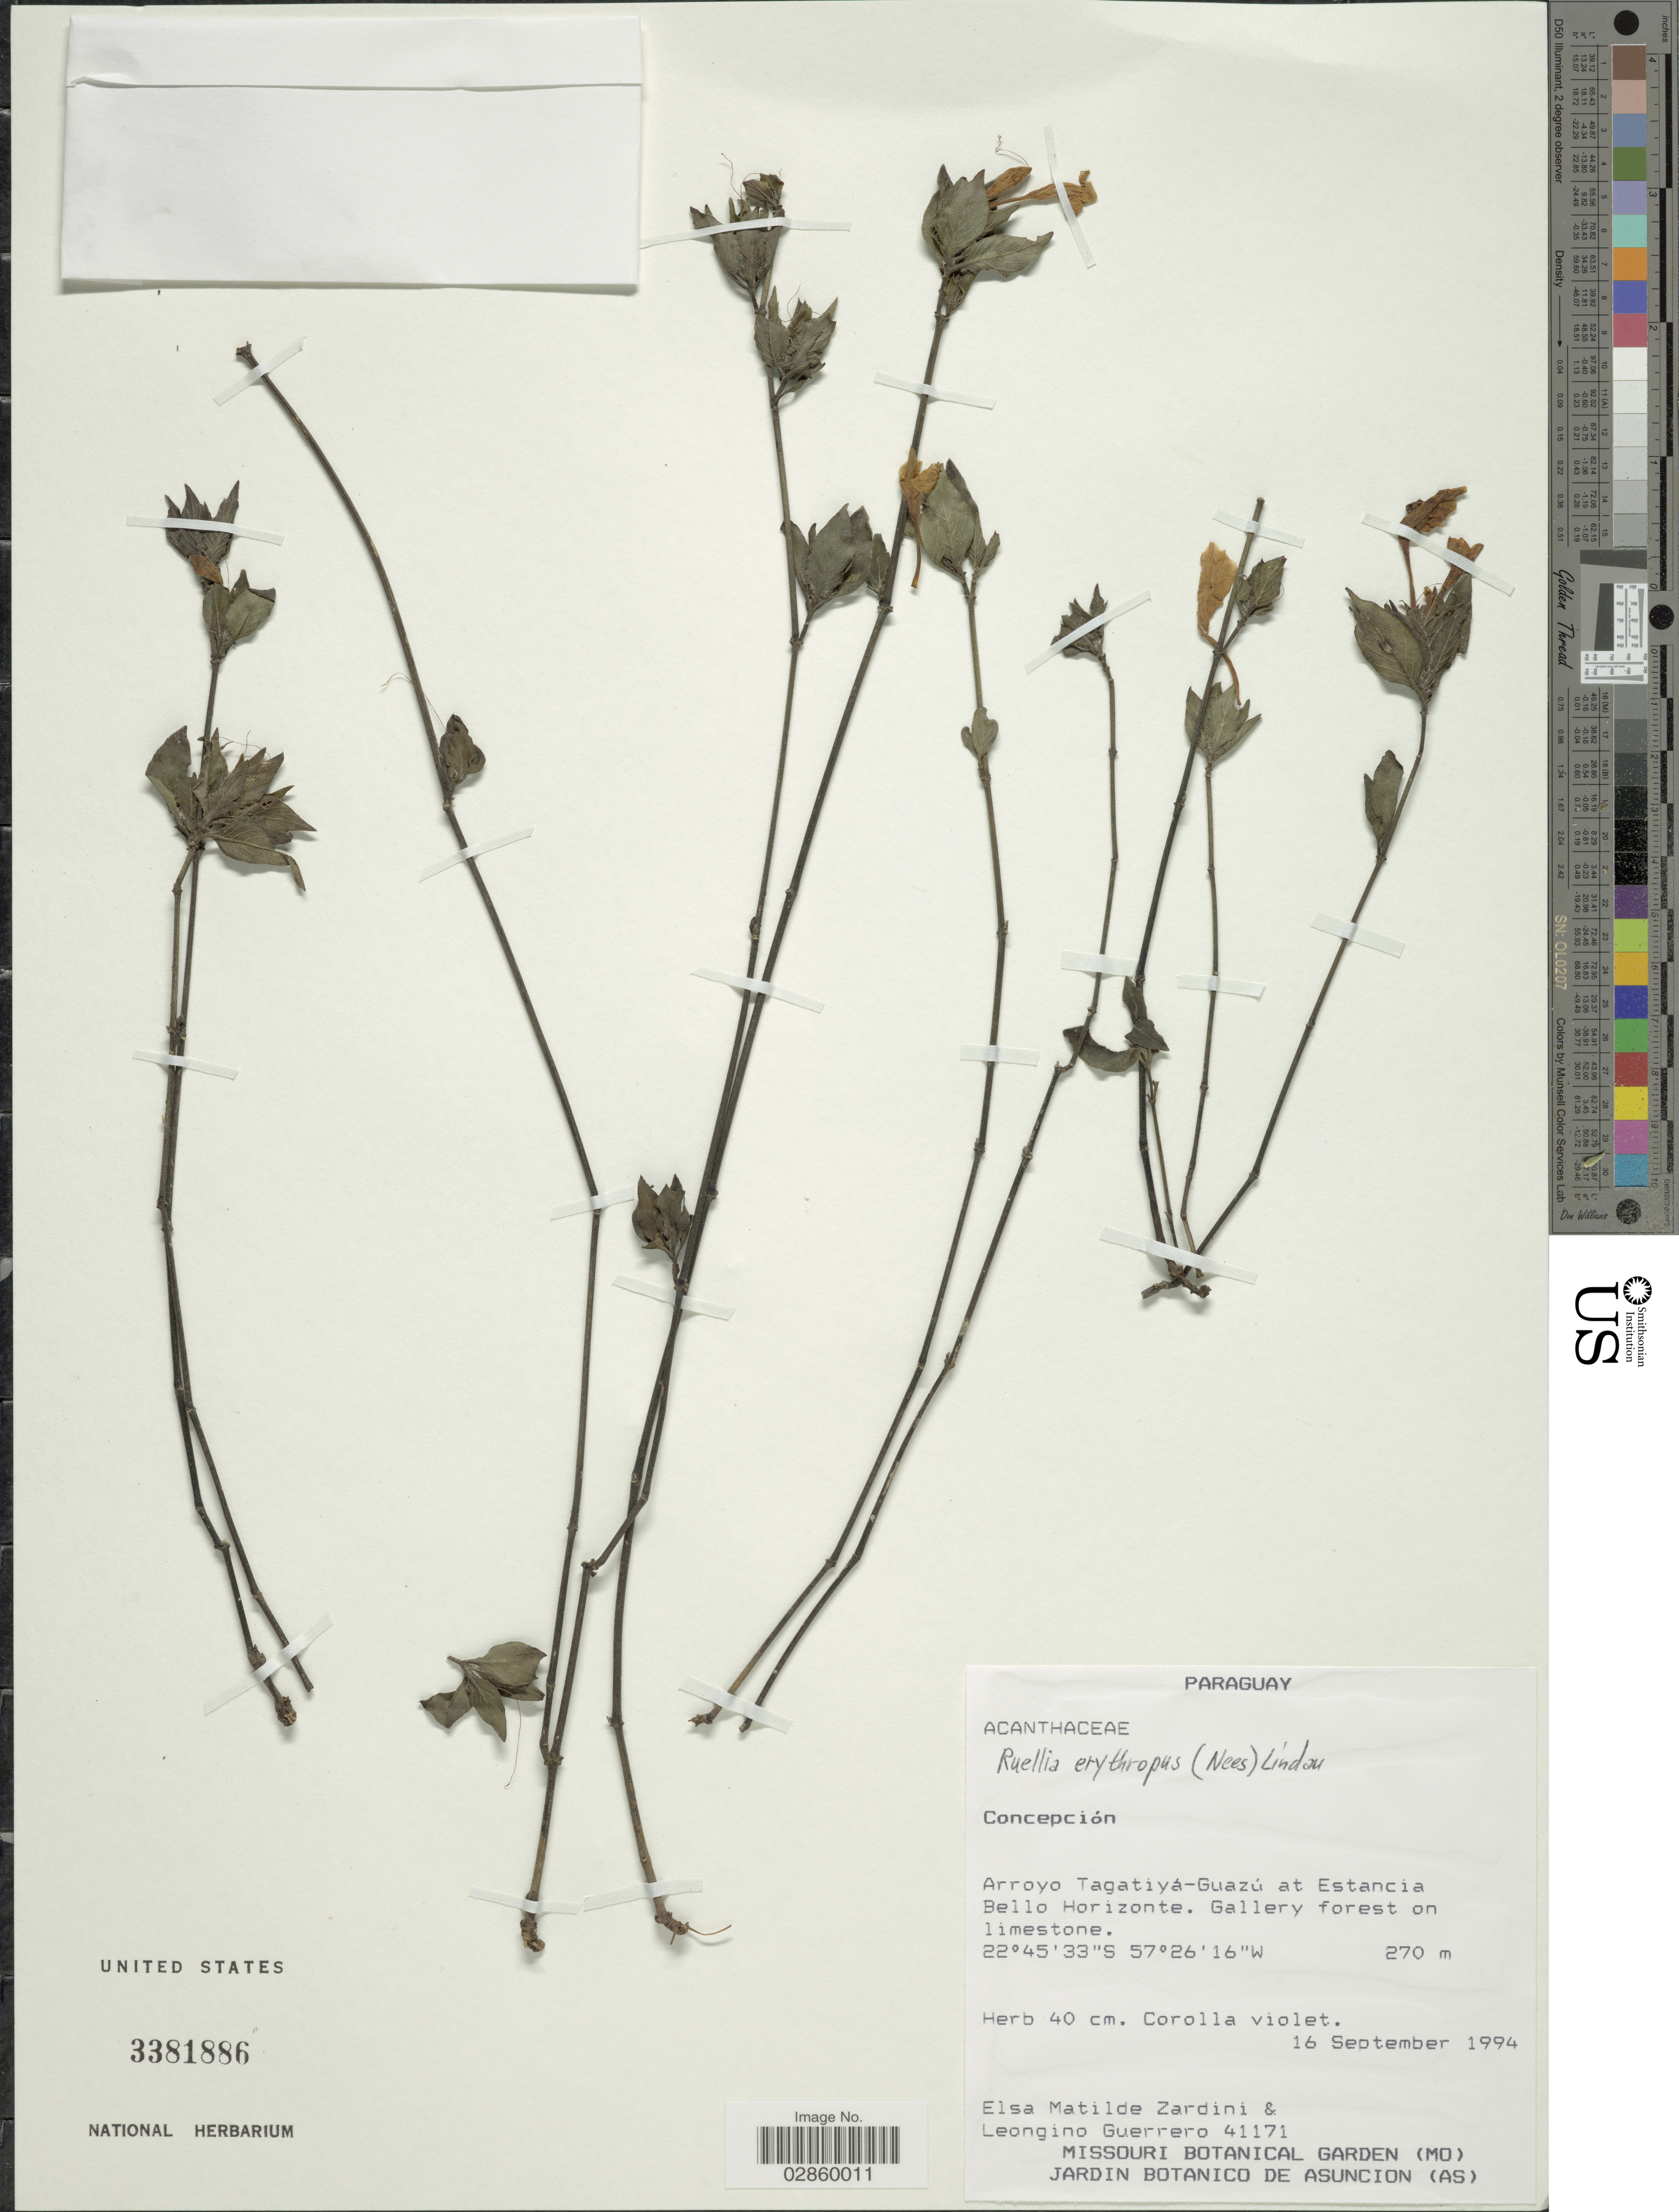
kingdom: Plantae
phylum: Tracheophyta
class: Magnoliopsida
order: Lamiales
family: Acanthaceae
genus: Ruellia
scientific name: Ruellia erythropus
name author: (Nees) Lindau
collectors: E. M. Zardini & L. Guerrero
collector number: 41171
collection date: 1994-09-16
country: Paraguay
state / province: Concepcion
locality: Arroyo Tagatiyá-Guazú at Estancia Bello Horizonte.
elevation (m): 270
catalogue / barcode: US 3381886